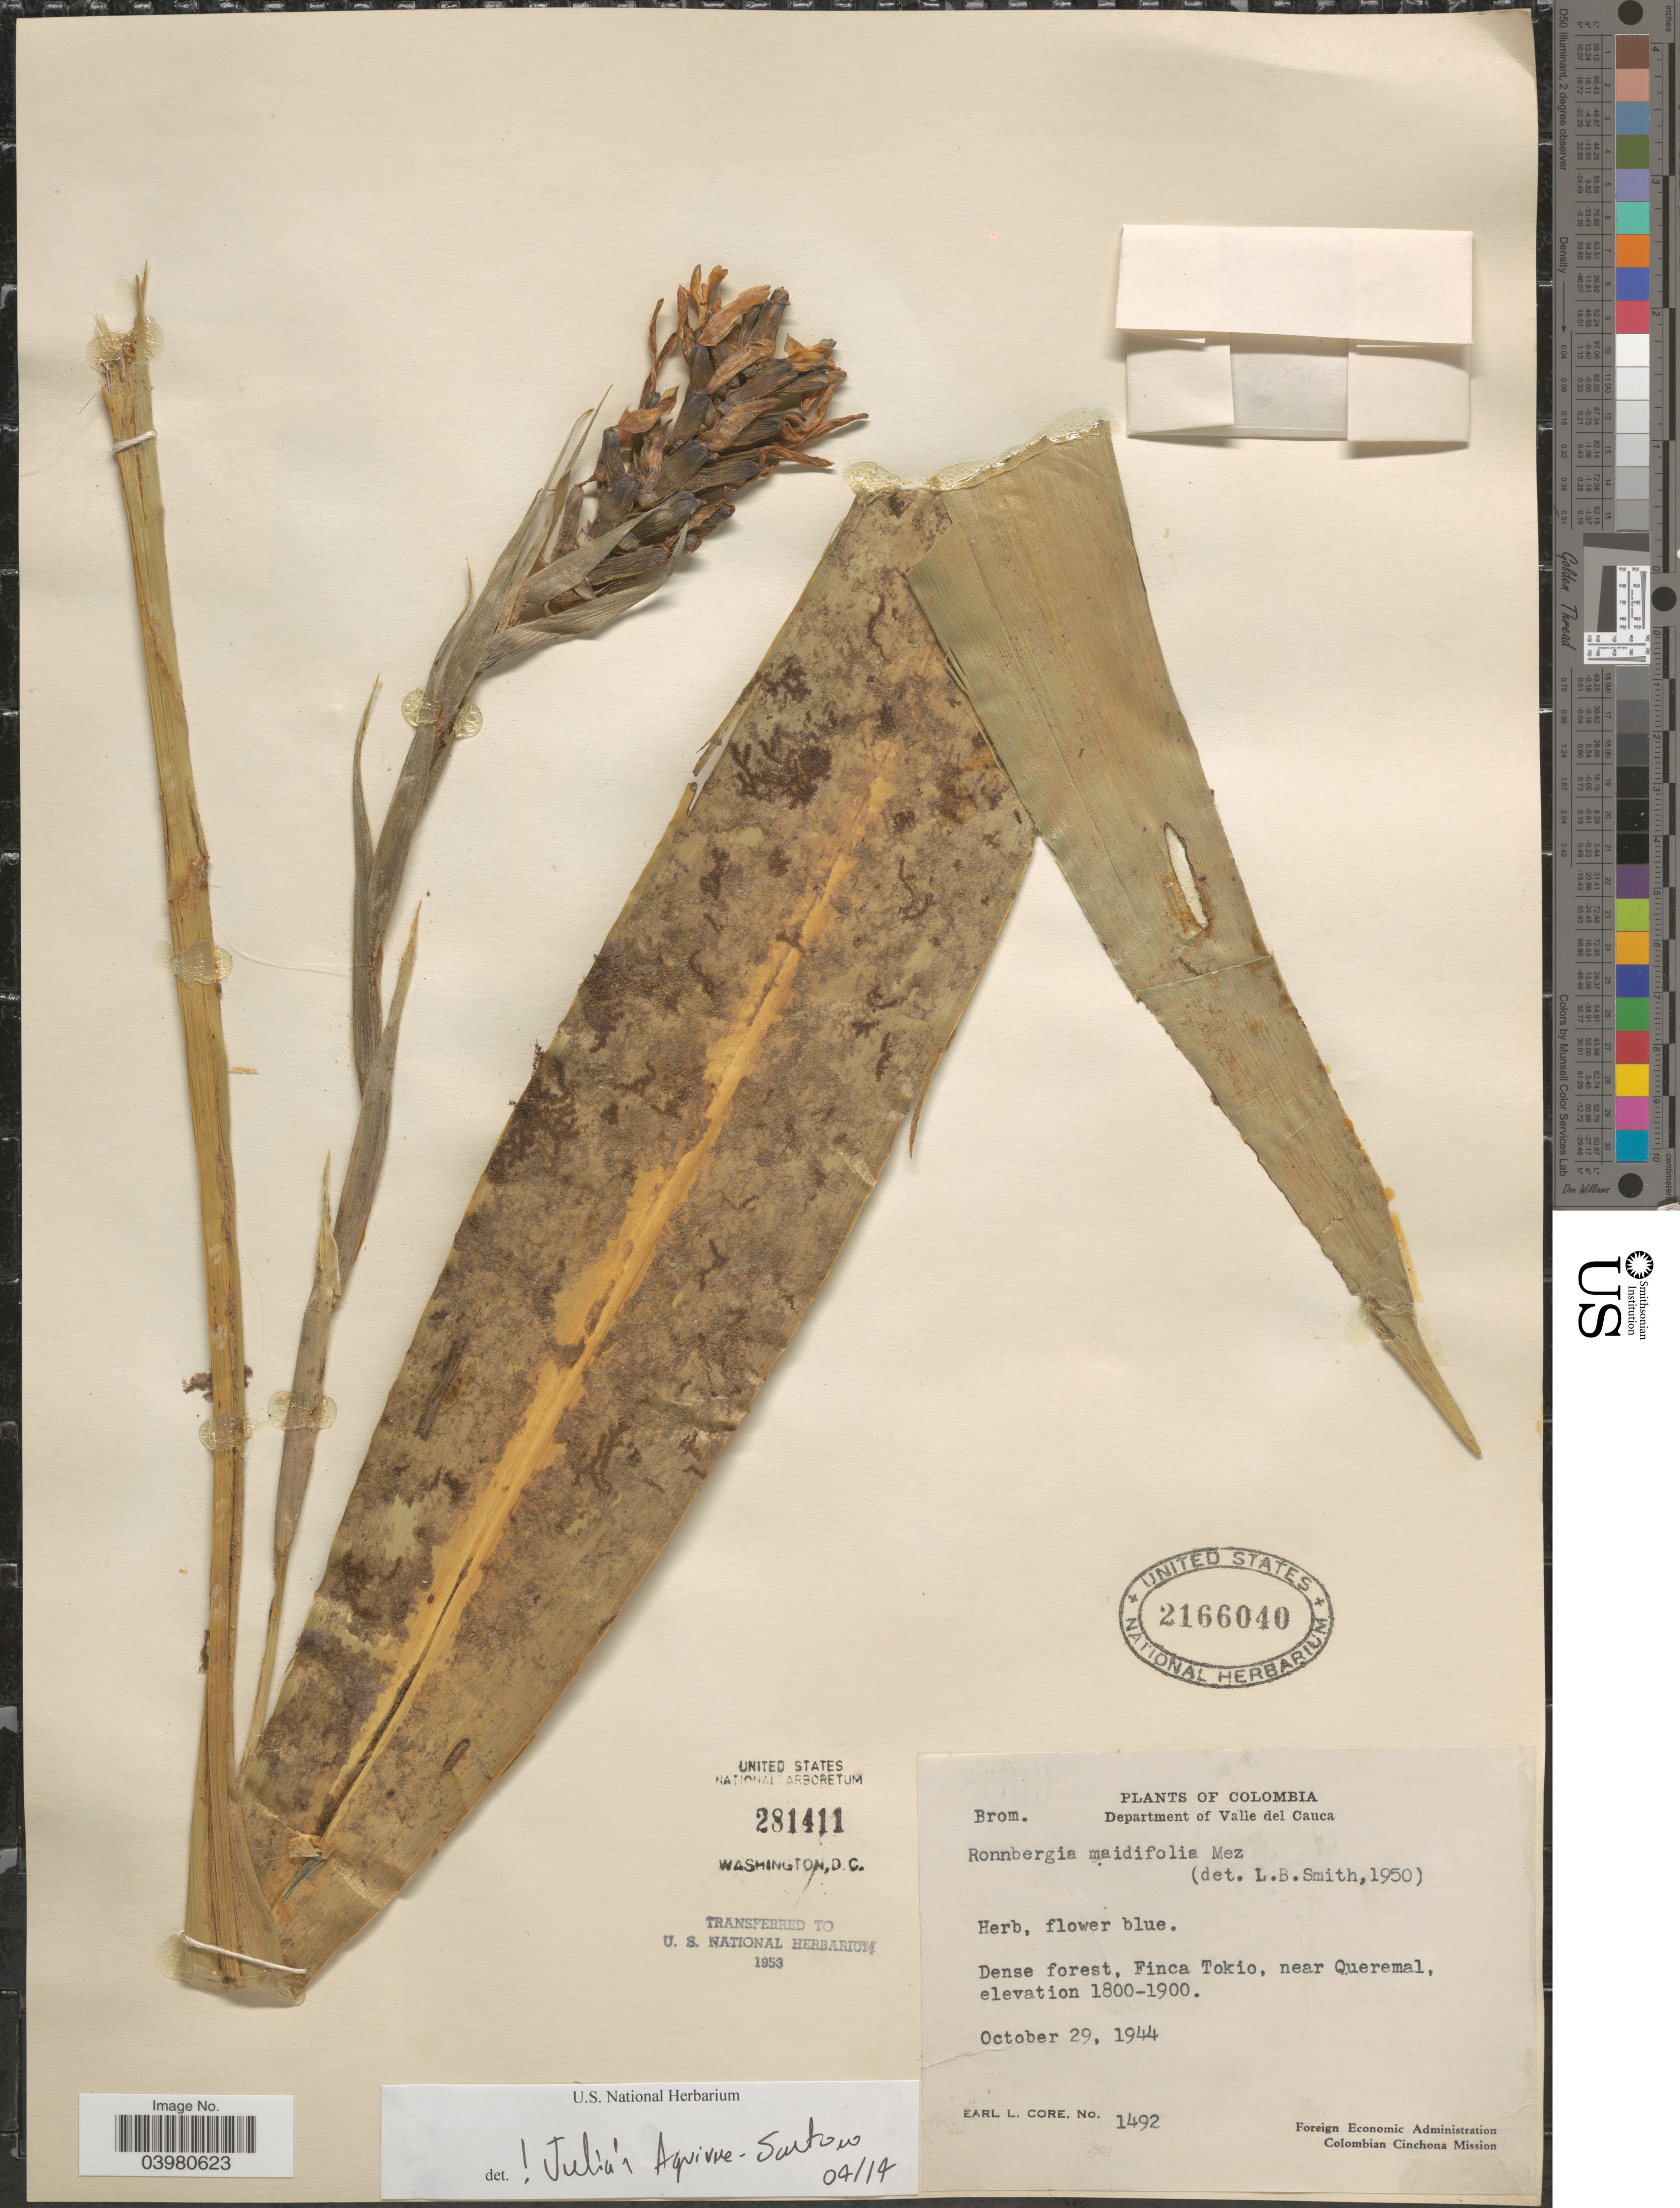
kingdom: Plantae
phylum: Tracheophyta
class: Liliopsida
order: Poales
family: Bromeliaceae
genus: Ronnbergia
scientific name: Ronnbergia maidifolia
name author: Mez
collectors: E. L. Core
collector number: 1492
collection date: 1944-10-29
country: Colombia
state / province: Valle del Cauca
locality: Department of Valle del Cauca. Dense forest, Finca Tokio, near Queremal.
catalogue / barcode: US 2166040